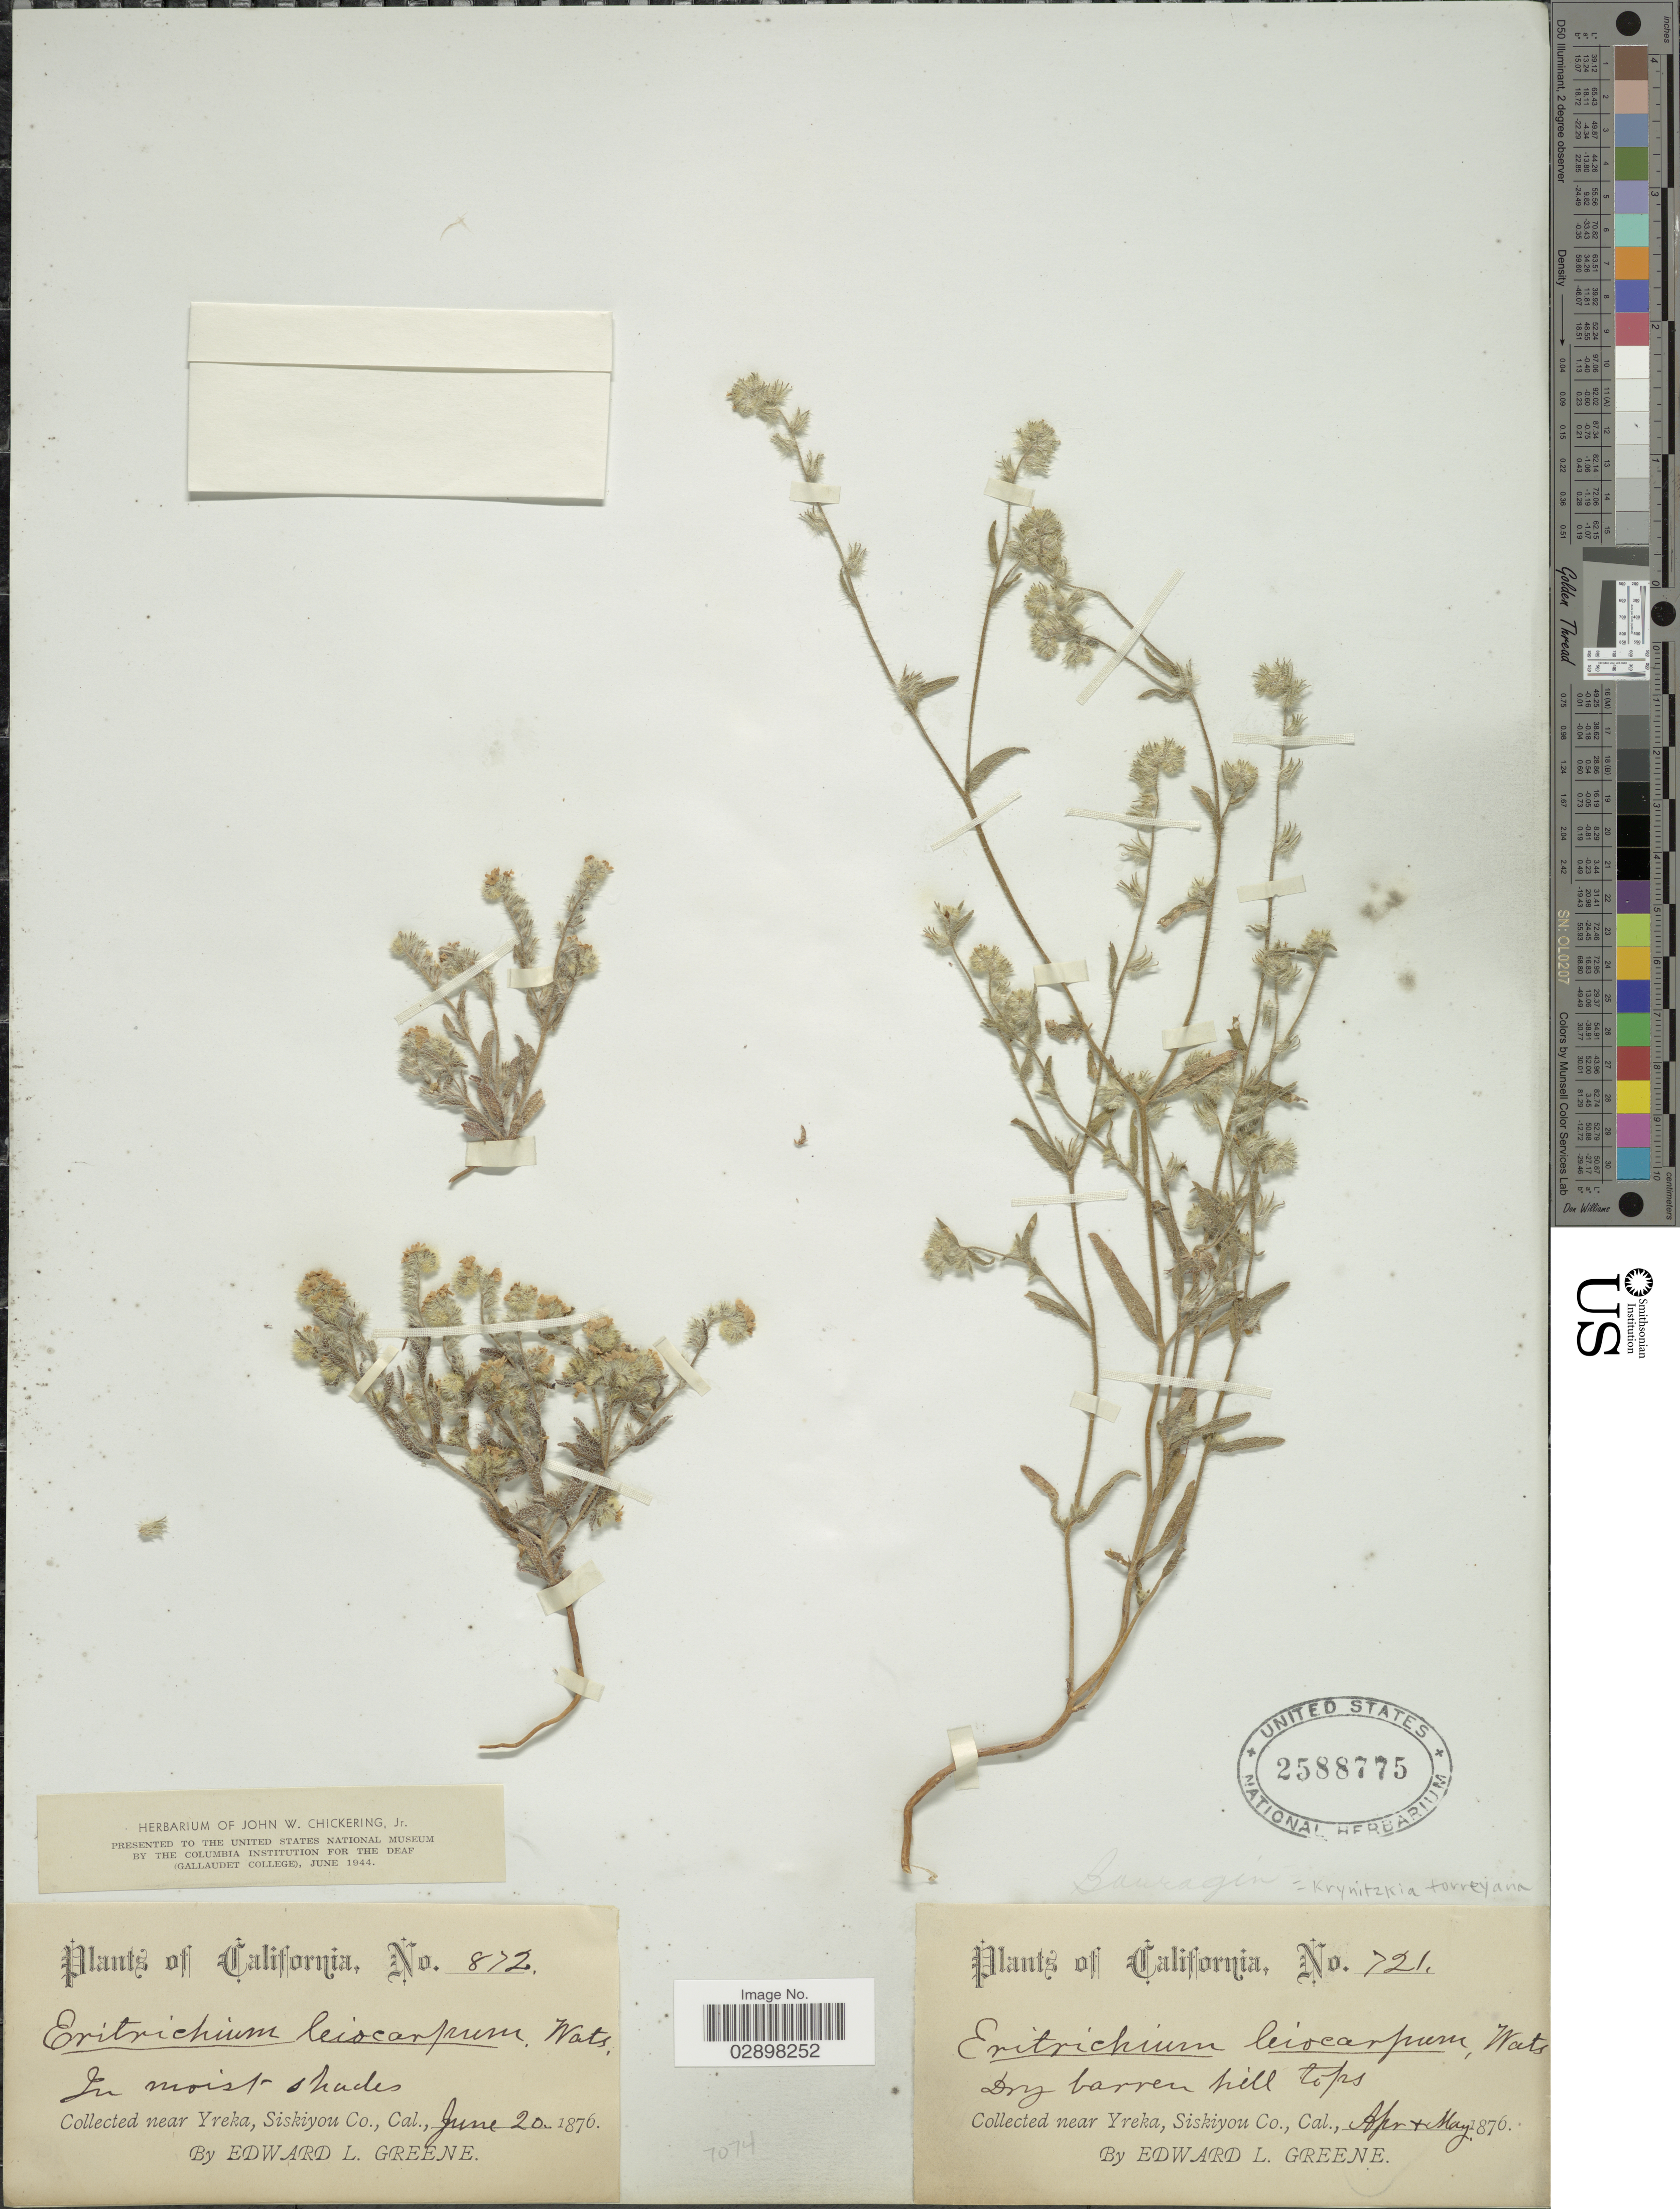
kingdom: Plantae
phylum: Tracheophyta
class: Magnoliopsida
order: Boraginales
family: Boraginaceae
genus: Cryptantha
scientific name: Cryptantha torreyana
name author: (A. Gray) S.W. Greene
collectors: E. L. Greene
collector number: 872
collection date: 1876-06-20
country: United States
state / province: California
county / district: Siskiyou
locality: Near Yreka, Siskiyou Co.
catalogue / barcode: US 2588775